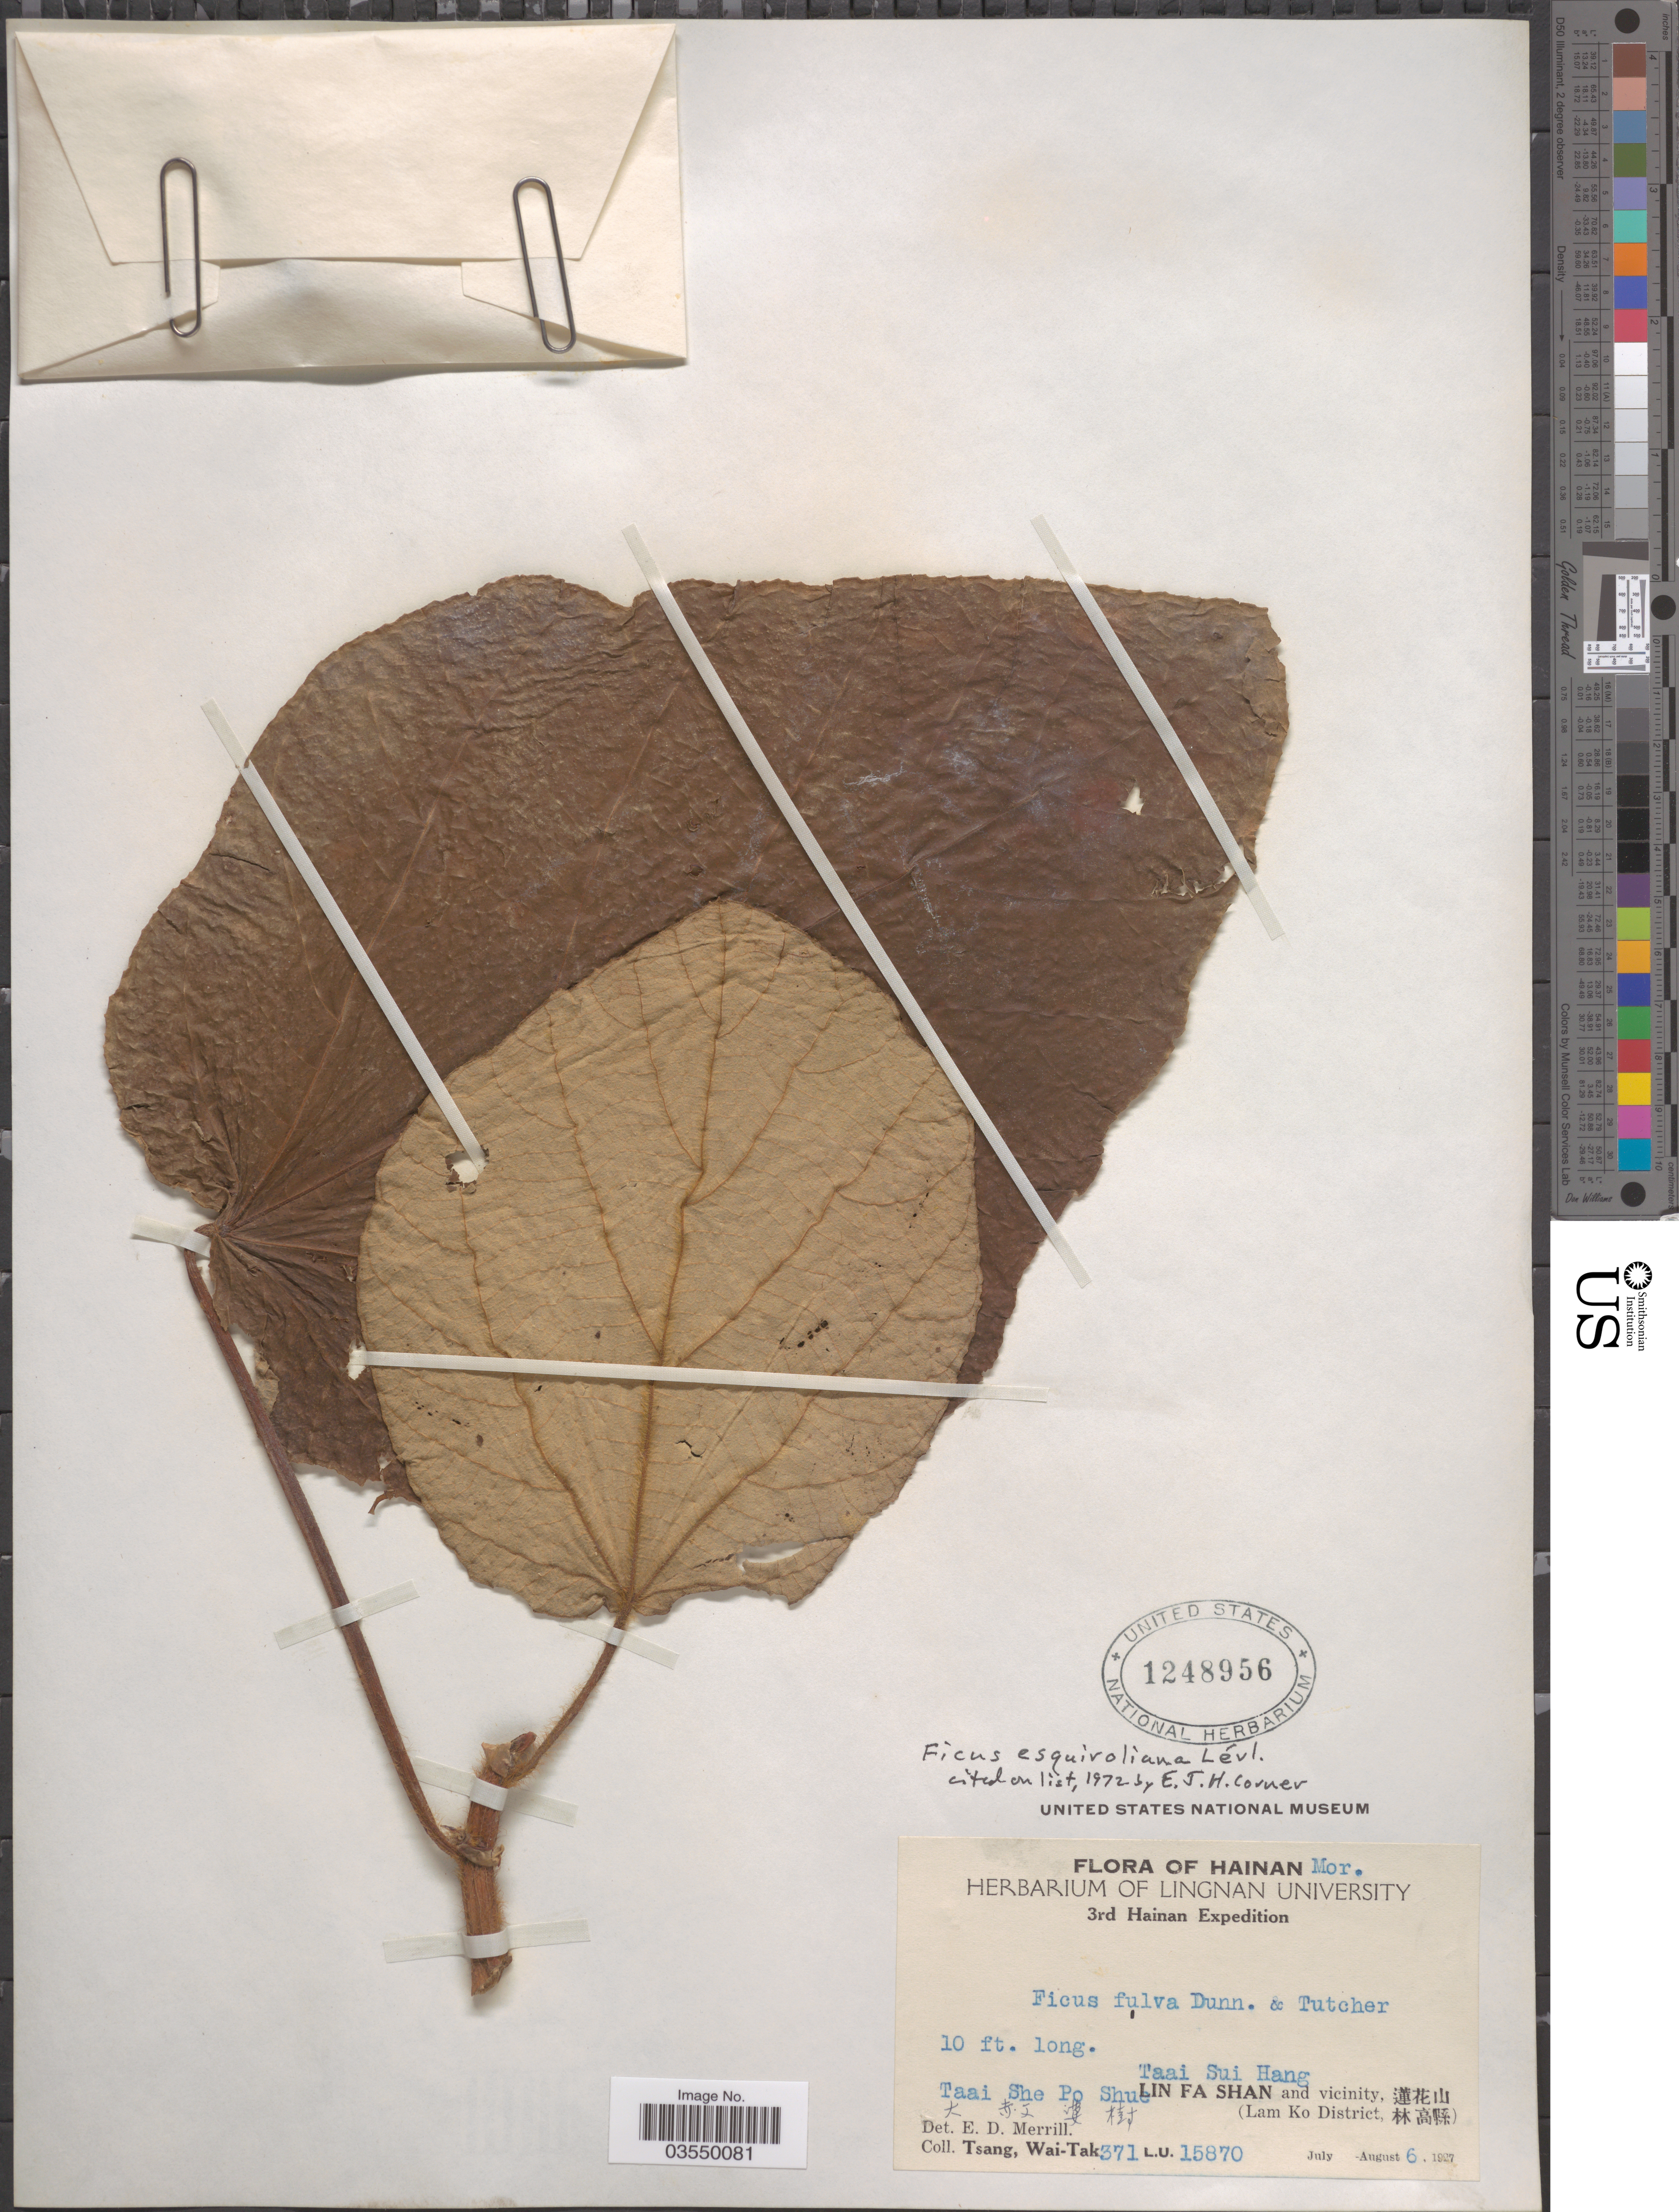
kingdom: Plantae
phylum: Tracheophyta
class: Magnoliopsida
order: Rosales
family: Moraceae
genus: Ficus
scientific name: Ficus esquiroliana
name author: H. Lév.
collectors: W. T. Tsang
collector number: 371L.U.15870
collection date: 1927-07/1927-08-06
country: China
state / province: Hainan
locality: Taai She Po Shue X. Taai Sui Hang. Lin Fa Shan and vicinity, X (Lam Ko District, X).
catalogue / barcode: US 1248956